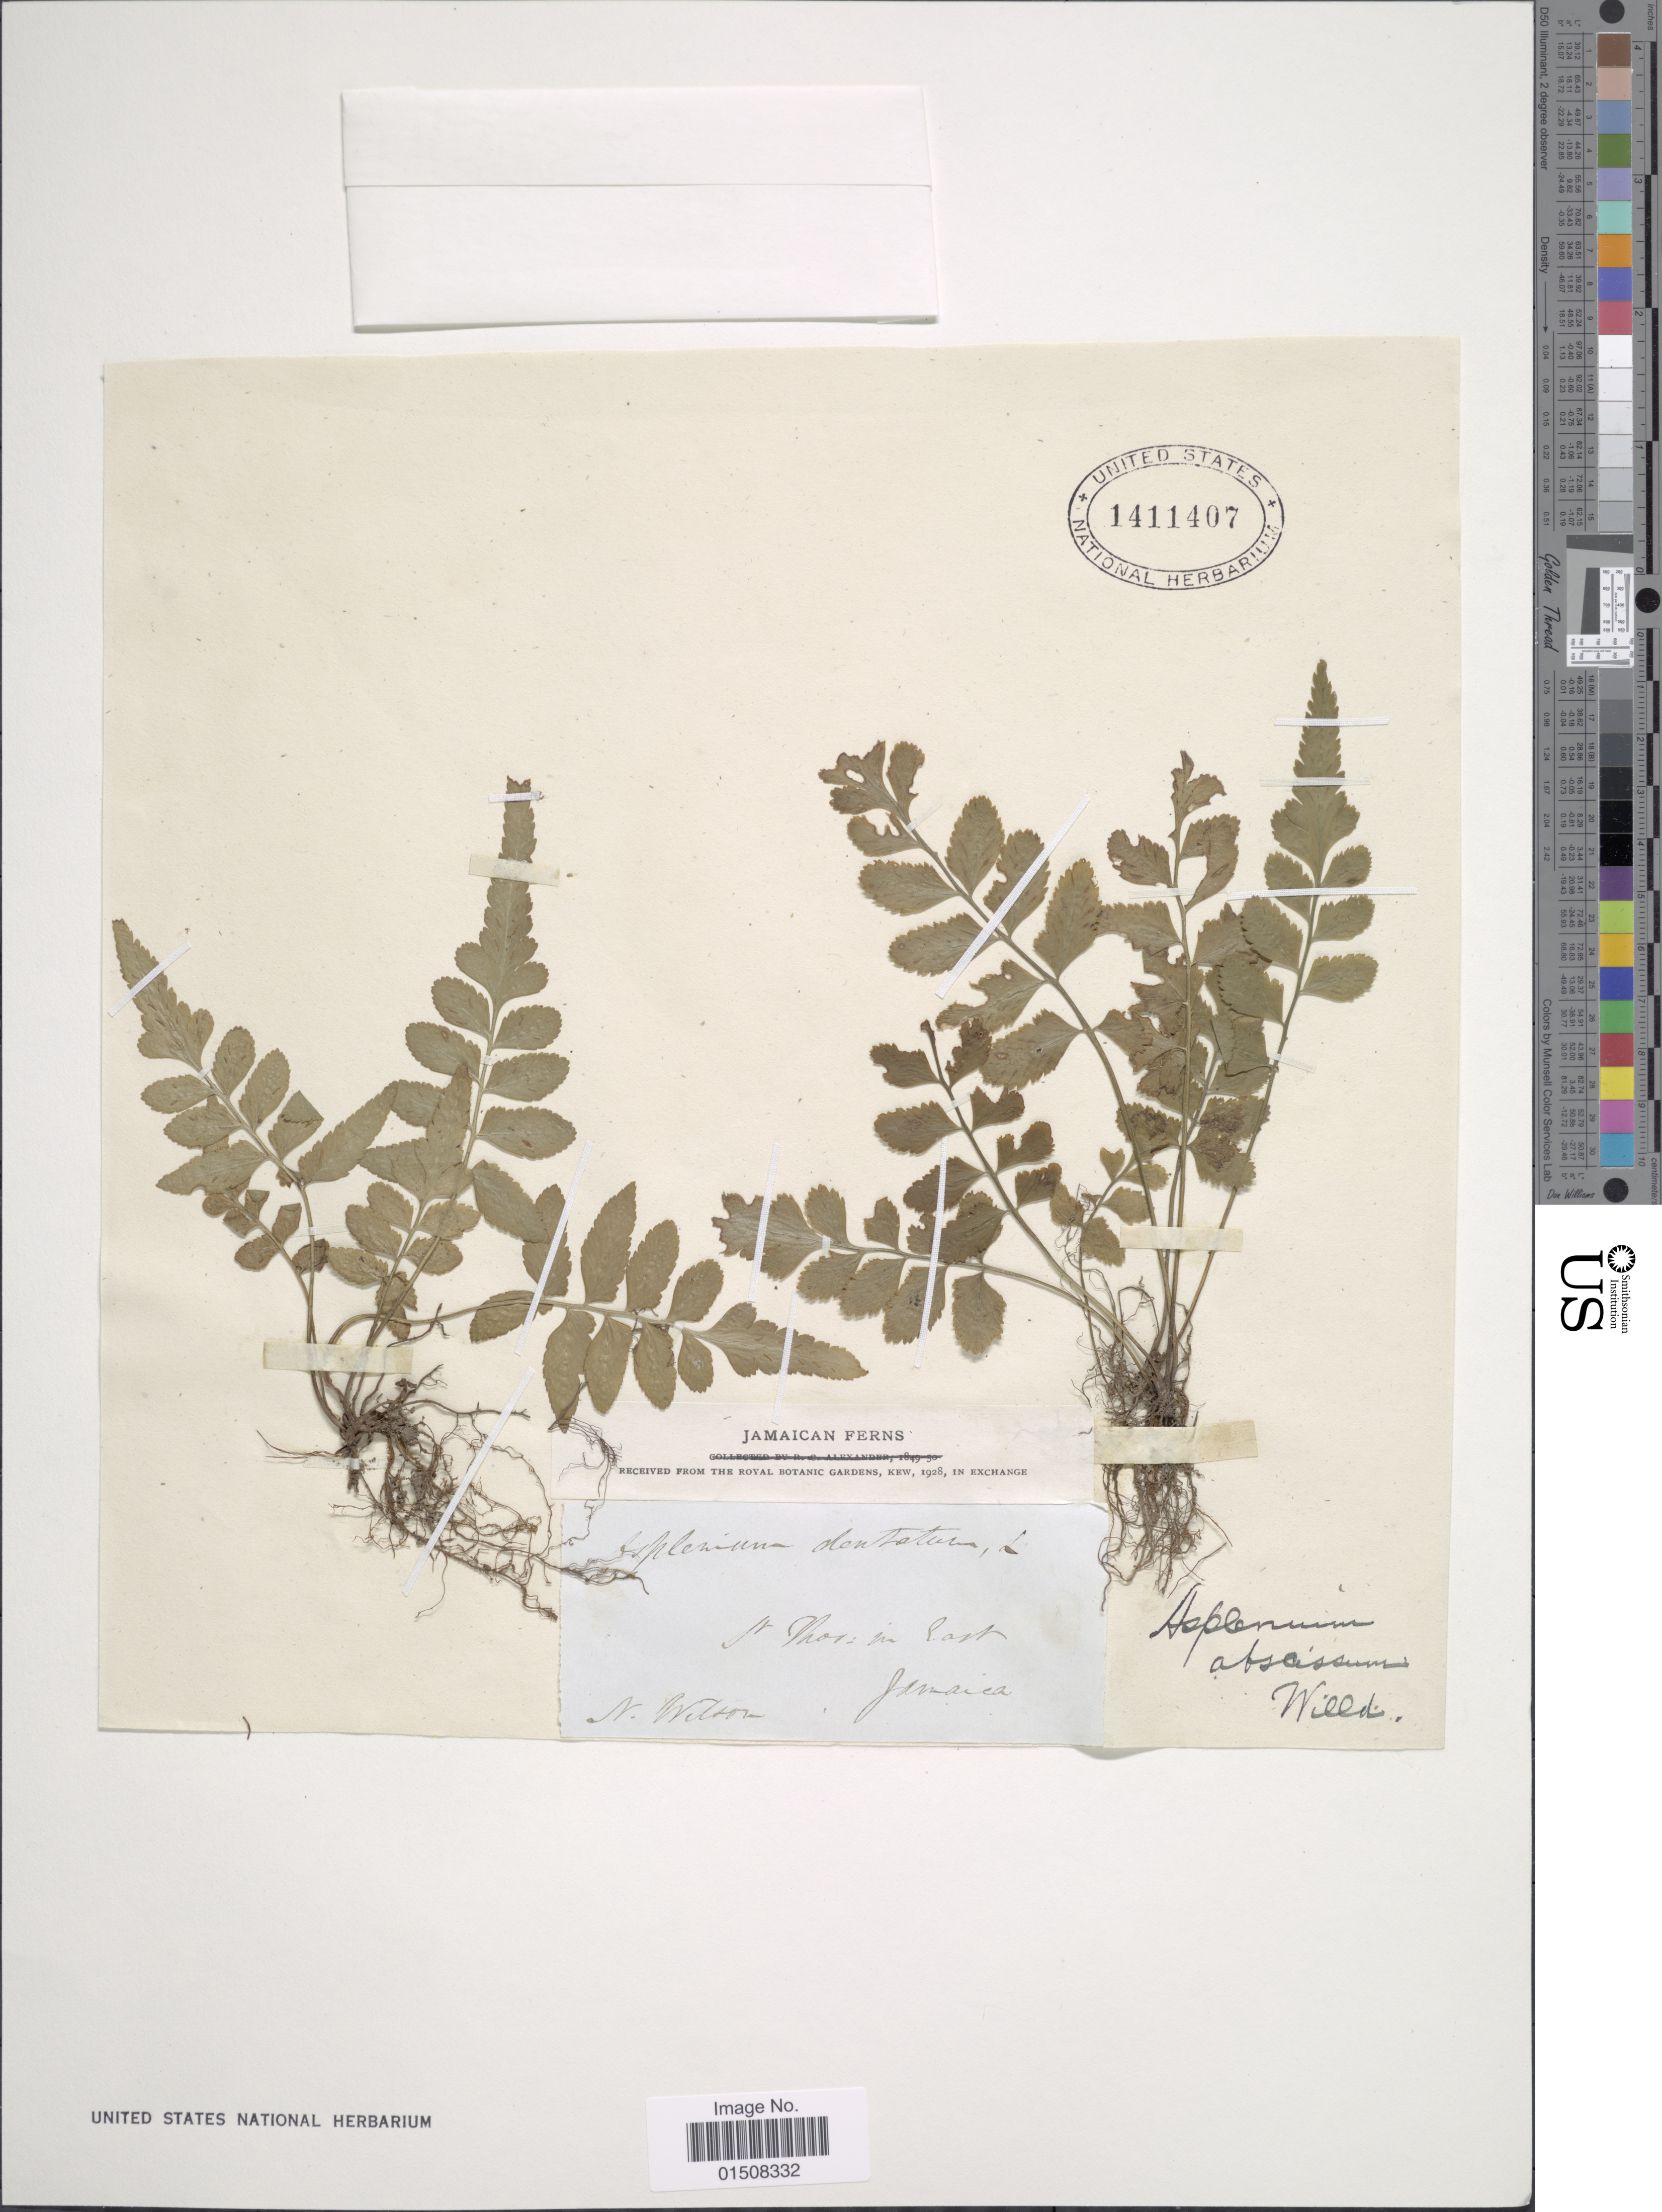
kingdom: Plantae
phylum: Tracheophyta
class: Polypodiopsida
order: Polypodiales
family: Aspleniaceae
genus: Asplenium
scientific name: Asplenium abscissum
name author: Willd.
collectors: N. Wilson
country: Jamaica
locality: St. Thos in East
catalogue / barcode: US 1411407